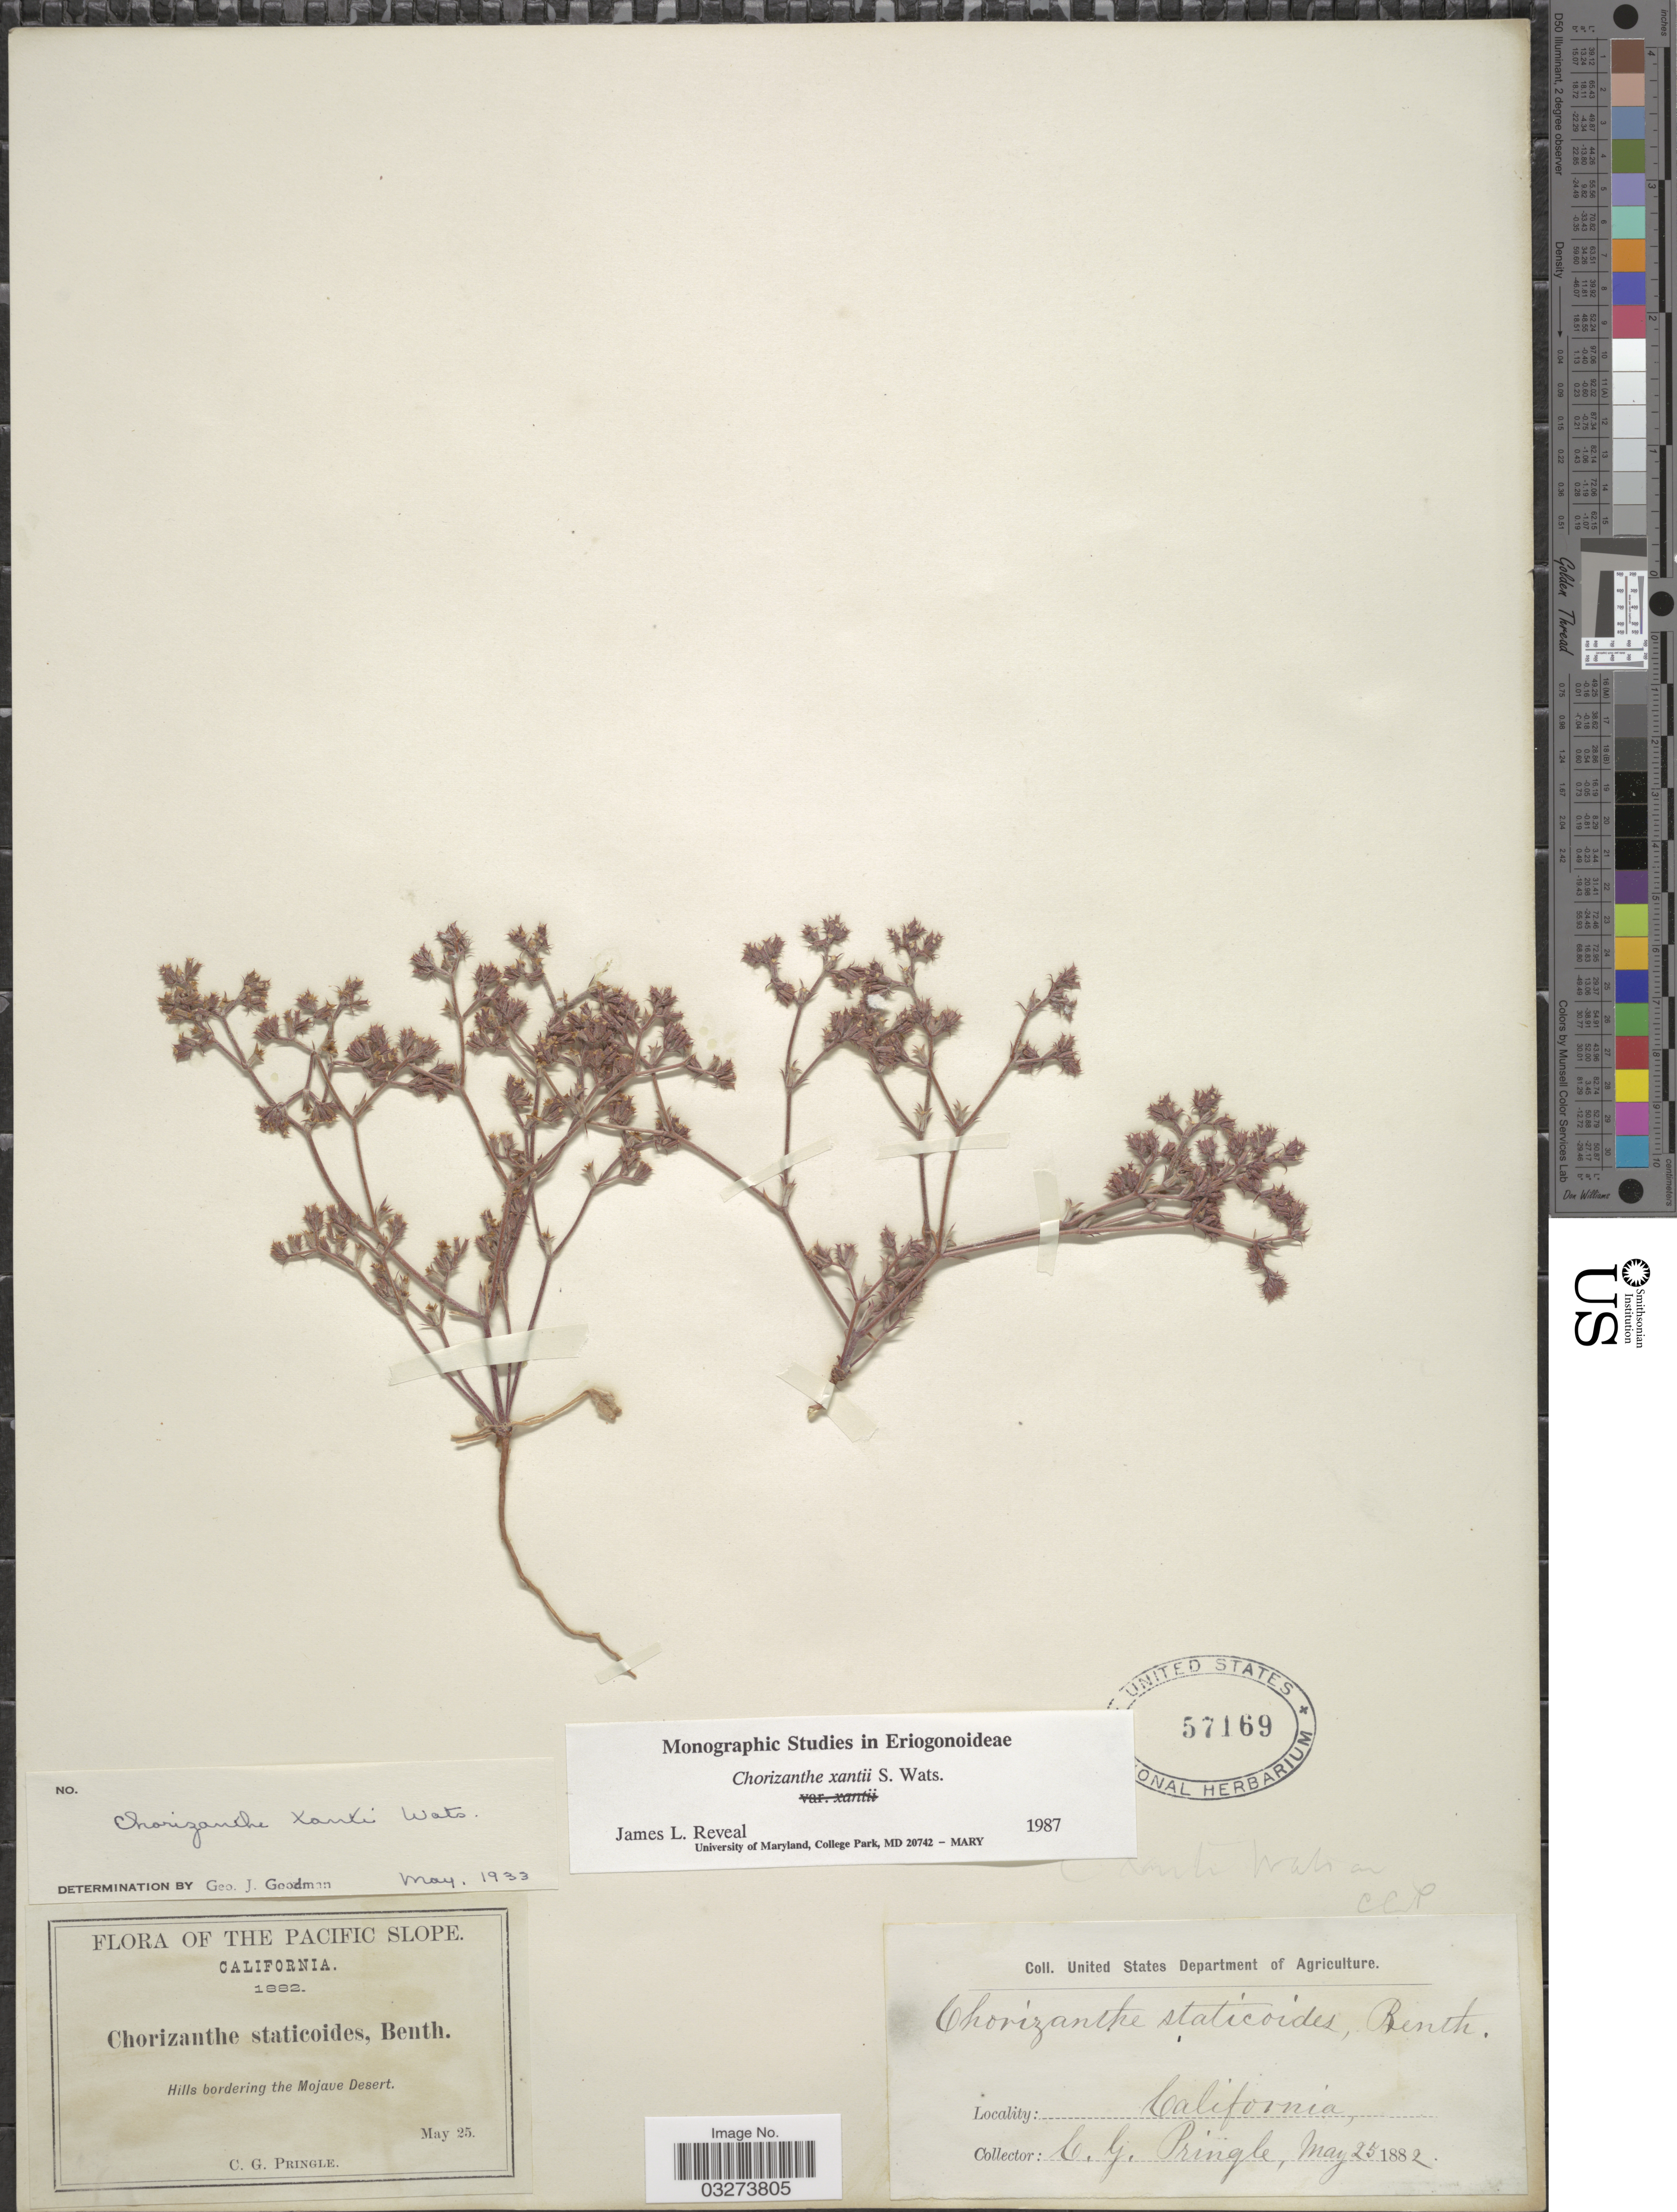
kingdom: Plantae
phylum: Tracheophyta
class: Magnoliopsida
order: Caryophyllales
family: Polygonaceae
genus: Chorizanthe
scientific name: Chorizanthe xanti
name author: S. Watson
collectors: C. G. Pringle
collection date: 1882-05-25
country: United States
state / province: California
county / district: San Bernardino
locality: The Pacific Slope. Hills bordering the Mojave Desert.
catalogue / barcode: US 57169